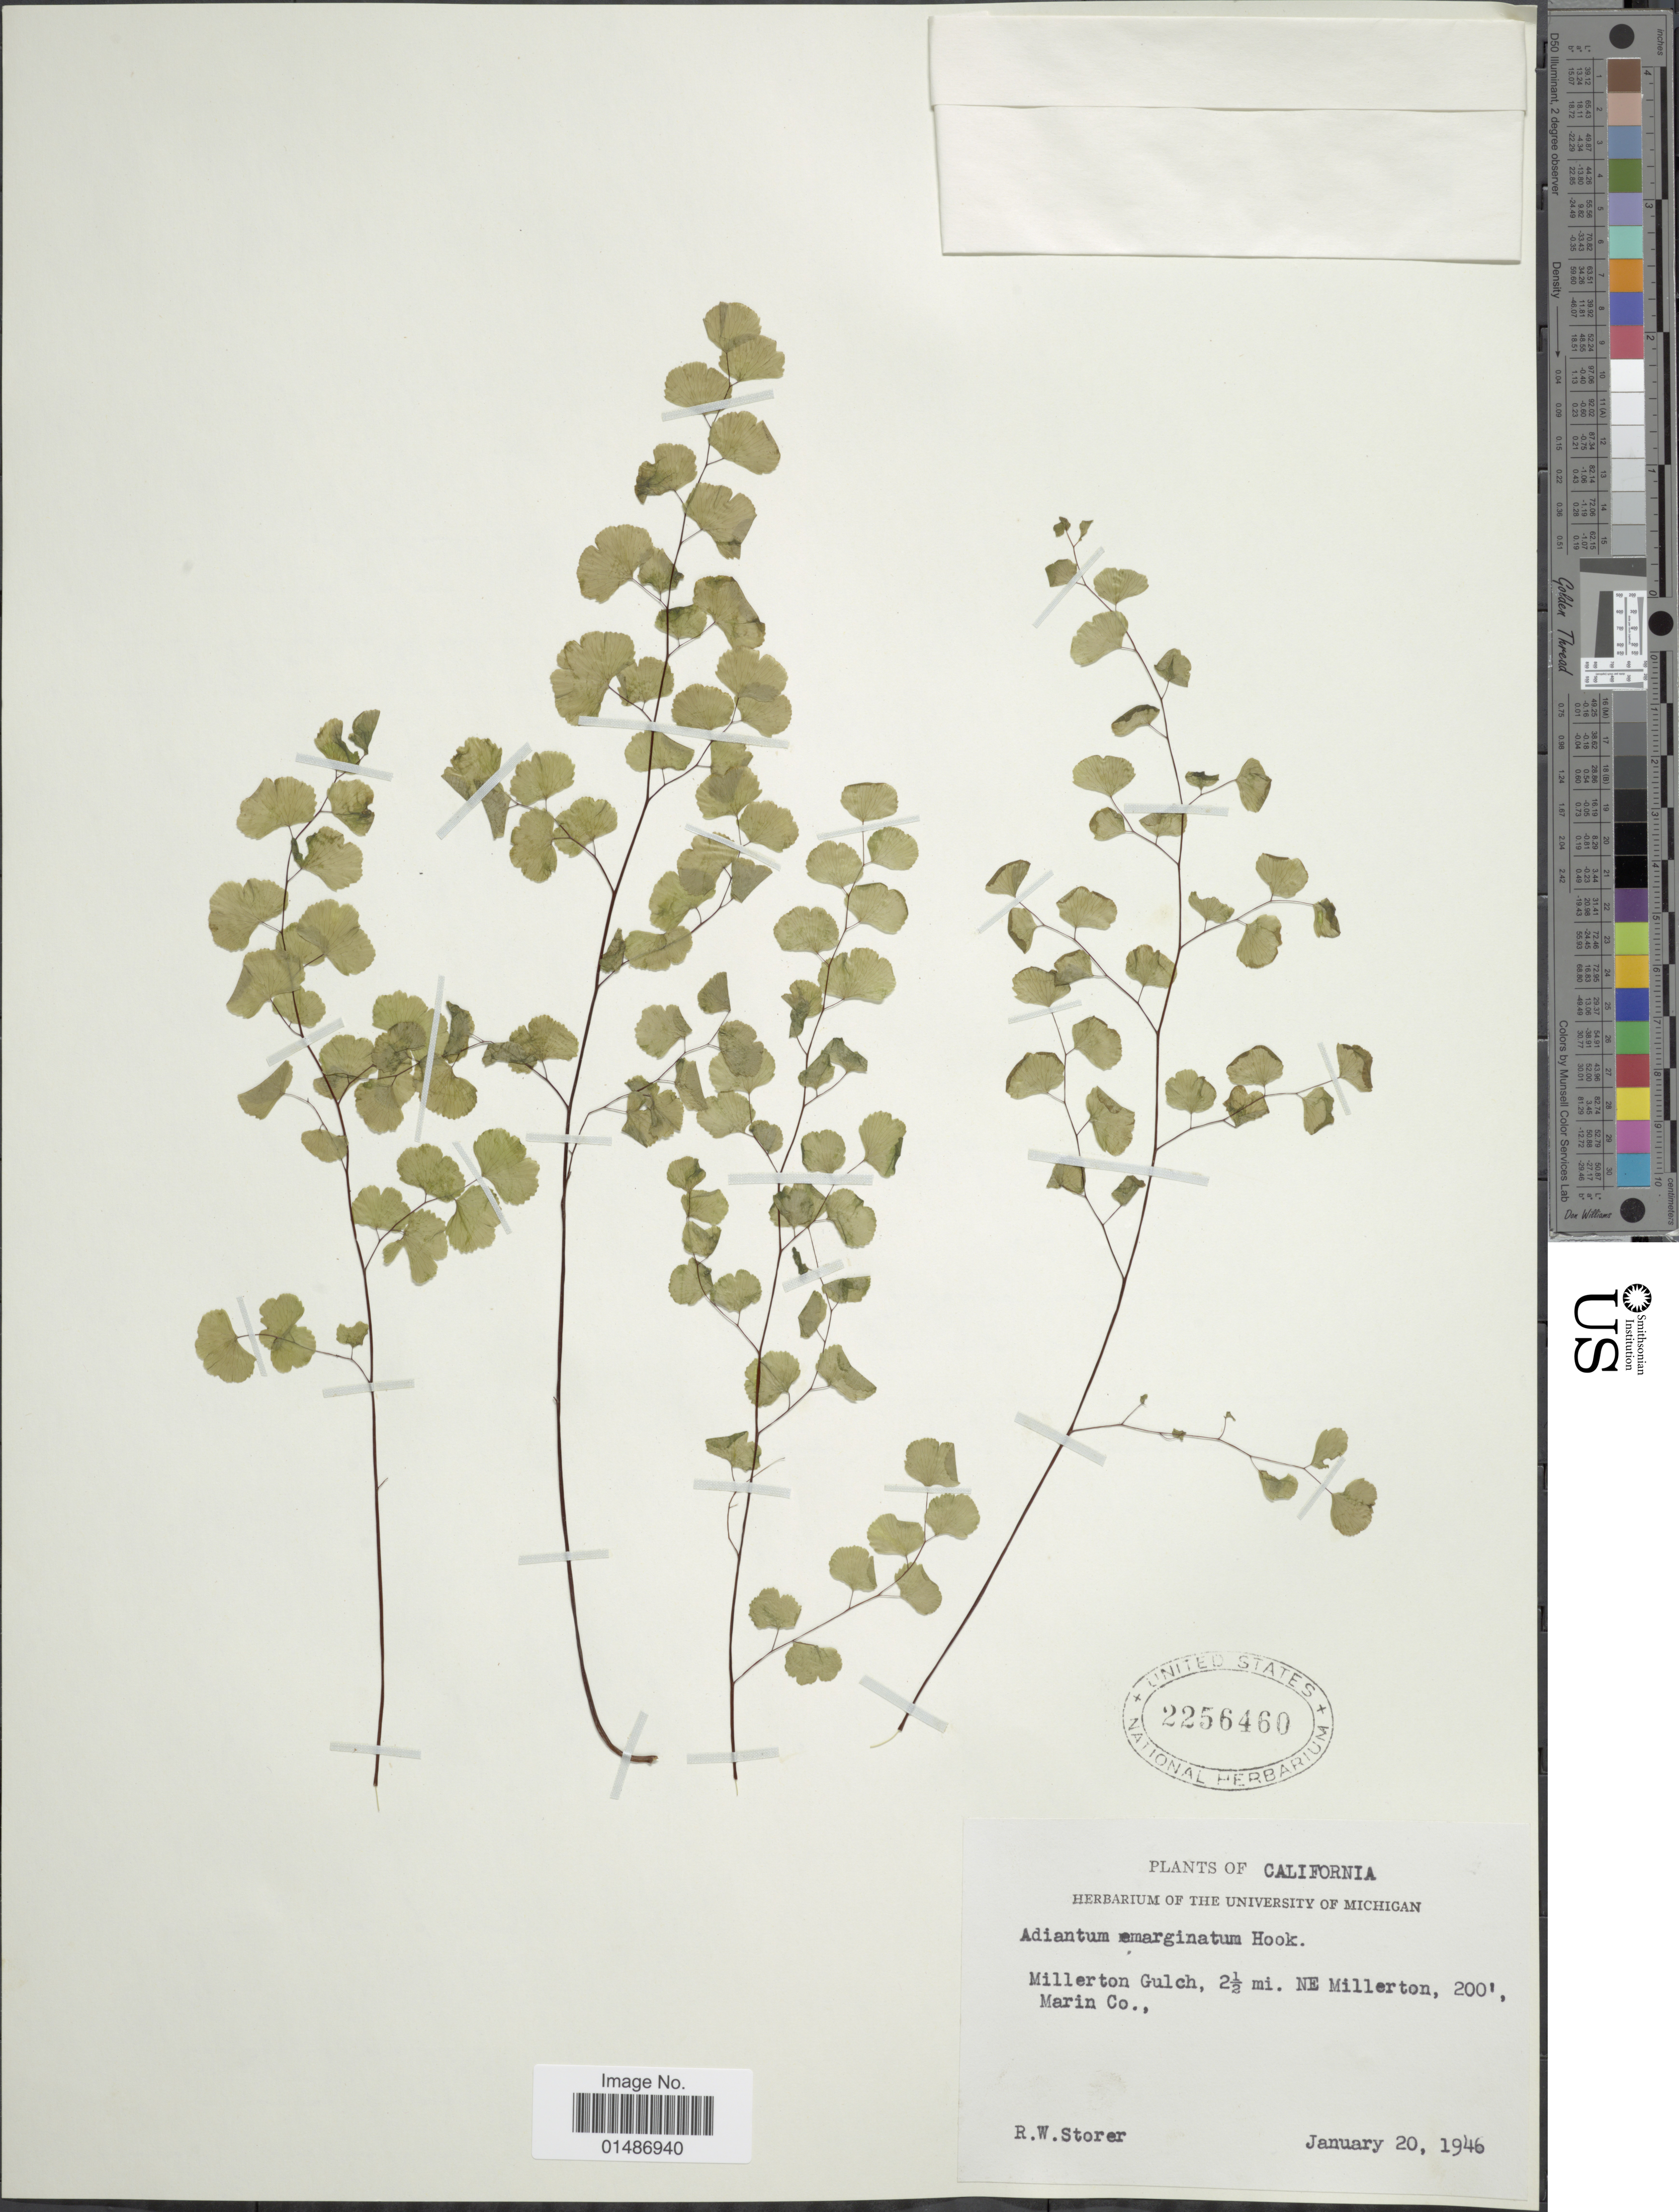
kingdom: Plantae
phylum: Tracheophyta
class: Polypodiopsida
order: Polypodiales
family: Pteridaceae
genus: Adiantum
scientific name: Adiantum jordanii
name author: C.H. Mull.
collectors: R. Storer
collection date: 1946-01-20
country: United States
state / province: California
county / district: Marin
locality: Millerton Gulch, 2½ mi. NE Millerton, Marin Co.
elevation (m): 61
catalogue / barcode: US 2256460